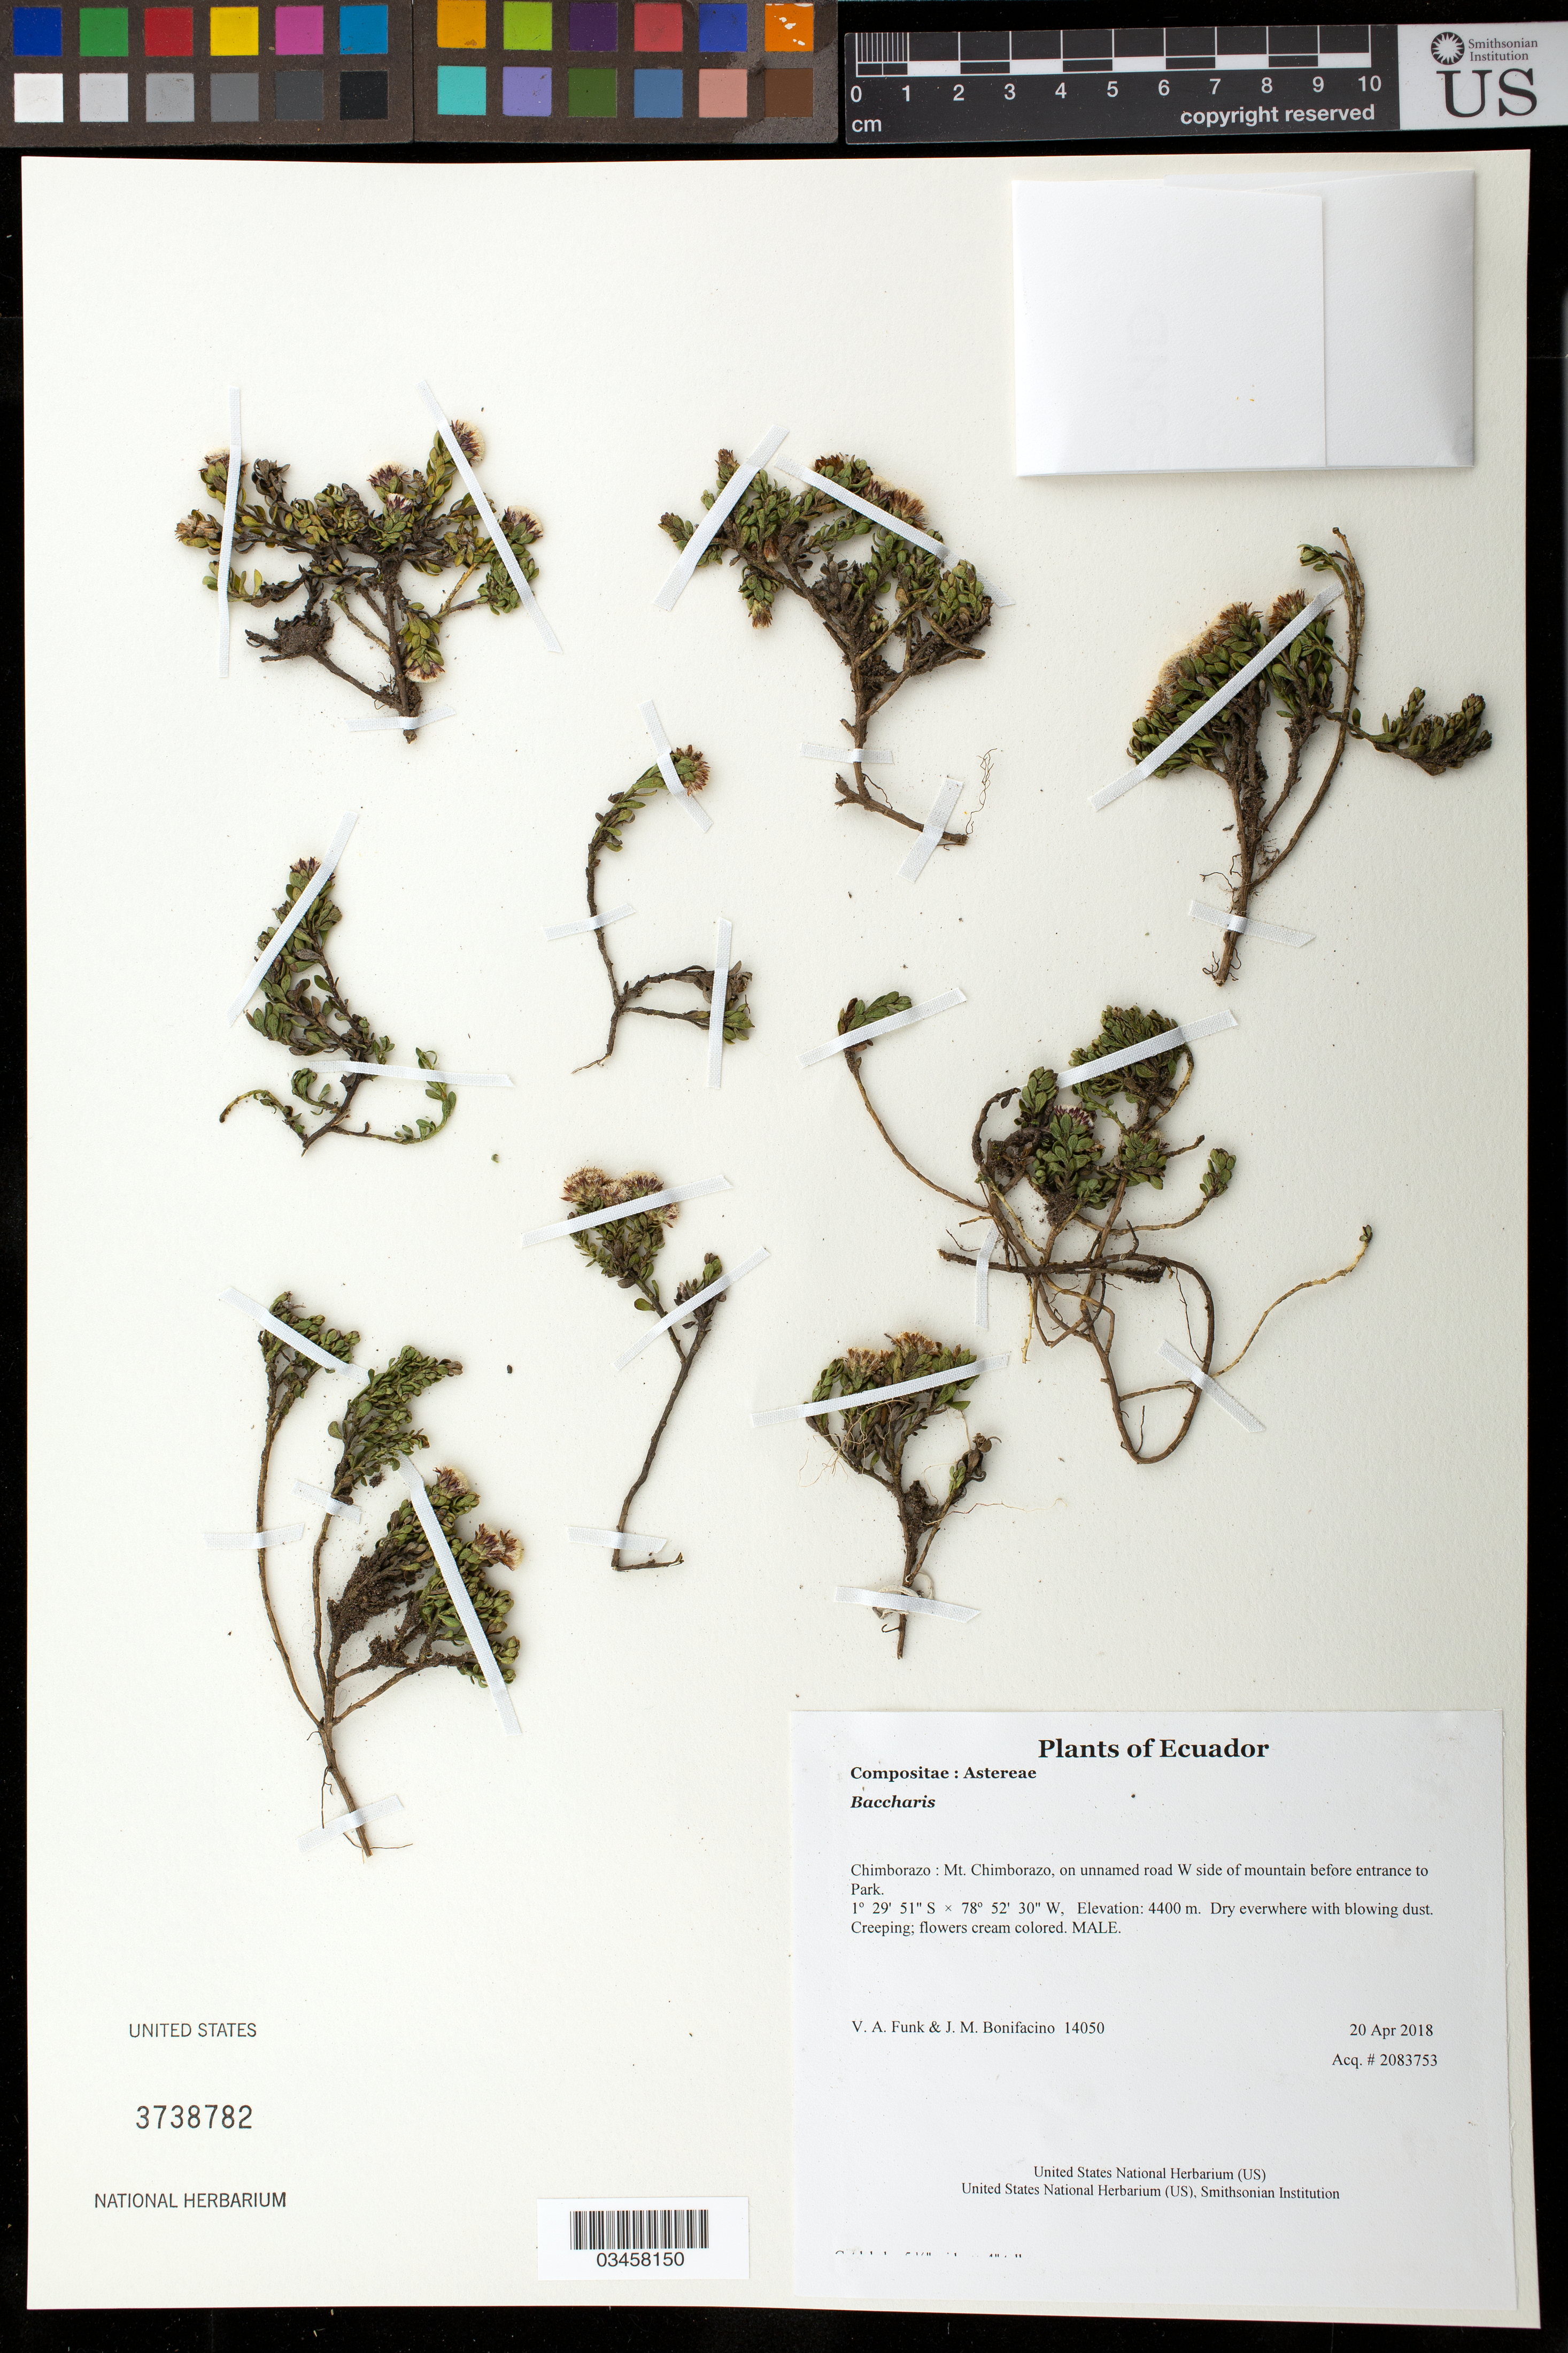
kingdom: Plantae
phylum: Tracheophyta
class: Magnoliopsida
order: Asterales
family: Asteraceae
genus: Baccharis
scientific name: Baccharis sp.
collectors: V. Funk & M. Bonifacino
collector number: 14050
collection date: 2018-04-20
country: Ecuador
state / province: Chimborazo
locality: Mt. Chimborazo, on unnamed road W side of mountain before entrance to Park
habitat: Dry everwhere with blowing dust.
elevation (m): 4400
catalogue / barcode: US 3738782